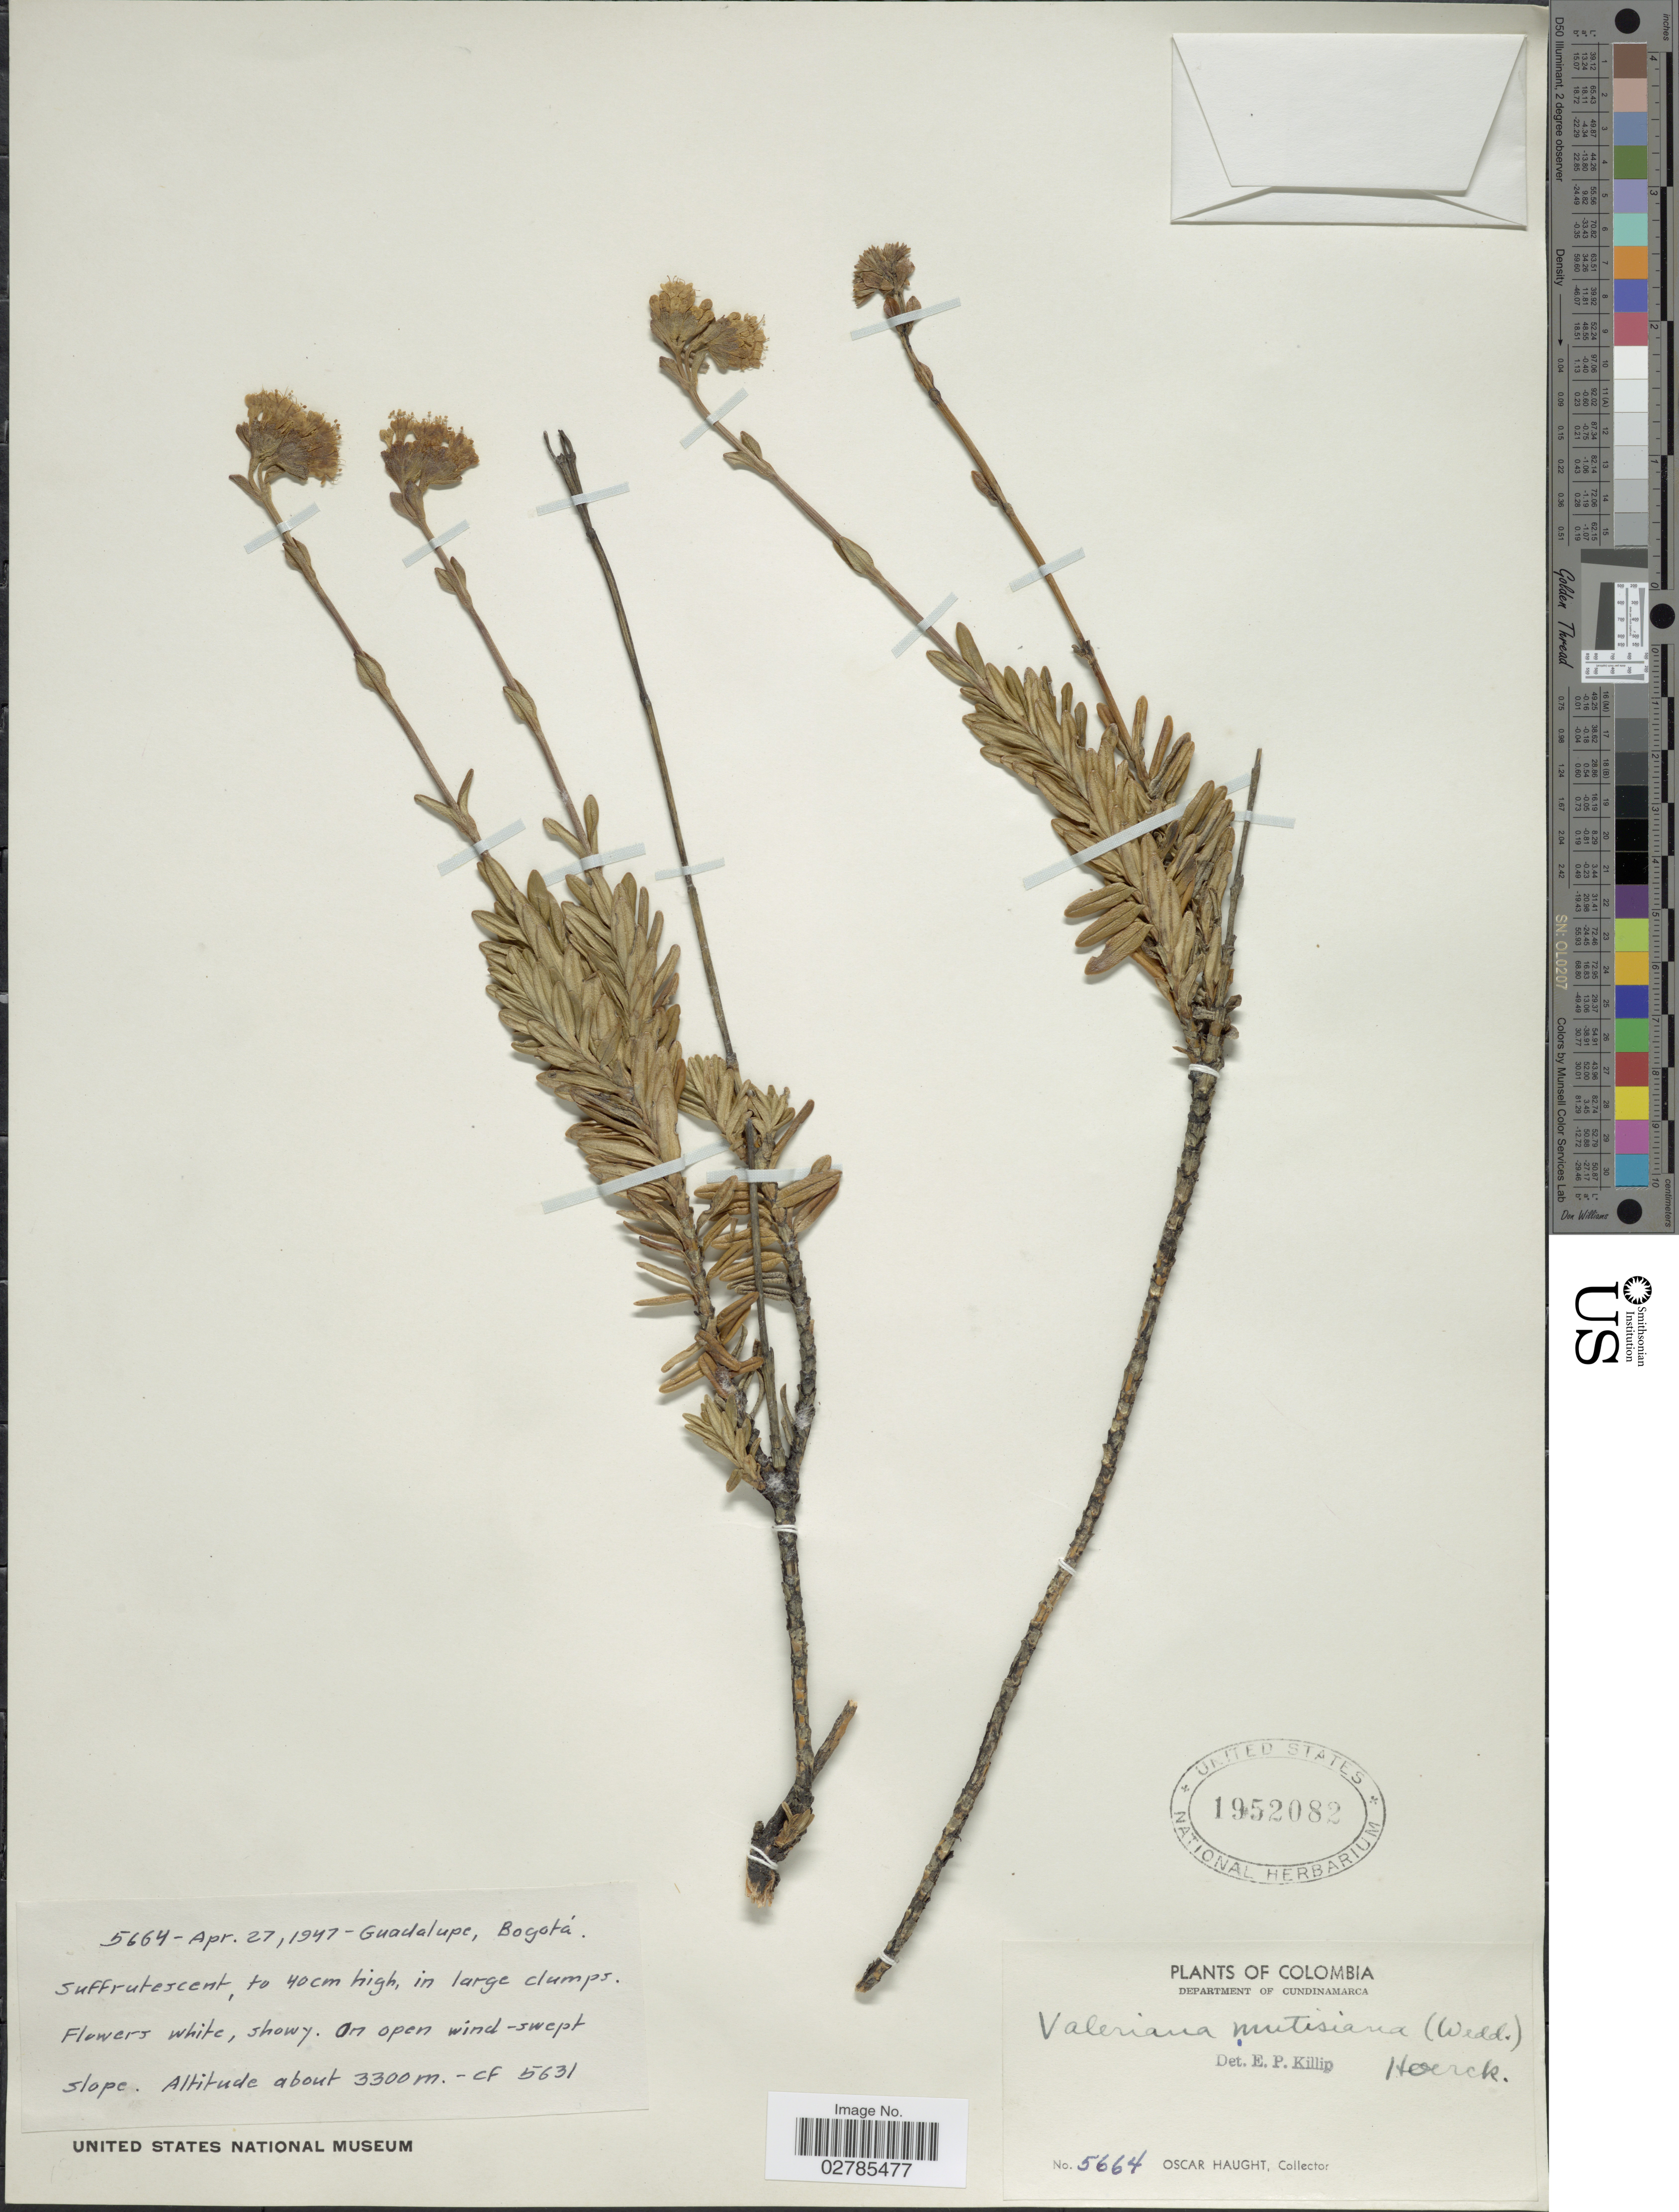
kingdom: Plantae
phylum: Tracheophyta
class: Magnoliopsida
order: Dipsacales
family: Caprifoliaceae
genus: Valeriana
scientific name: Valeriana triphylla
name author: Kunth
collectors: O. L. Haught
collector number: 5664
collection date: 1947-04-27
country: Colombia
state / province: Cundinamarca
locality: Department of Cundinamarca. Guadalupe, Bogotá.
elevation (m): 3300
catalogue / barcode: US 1952082